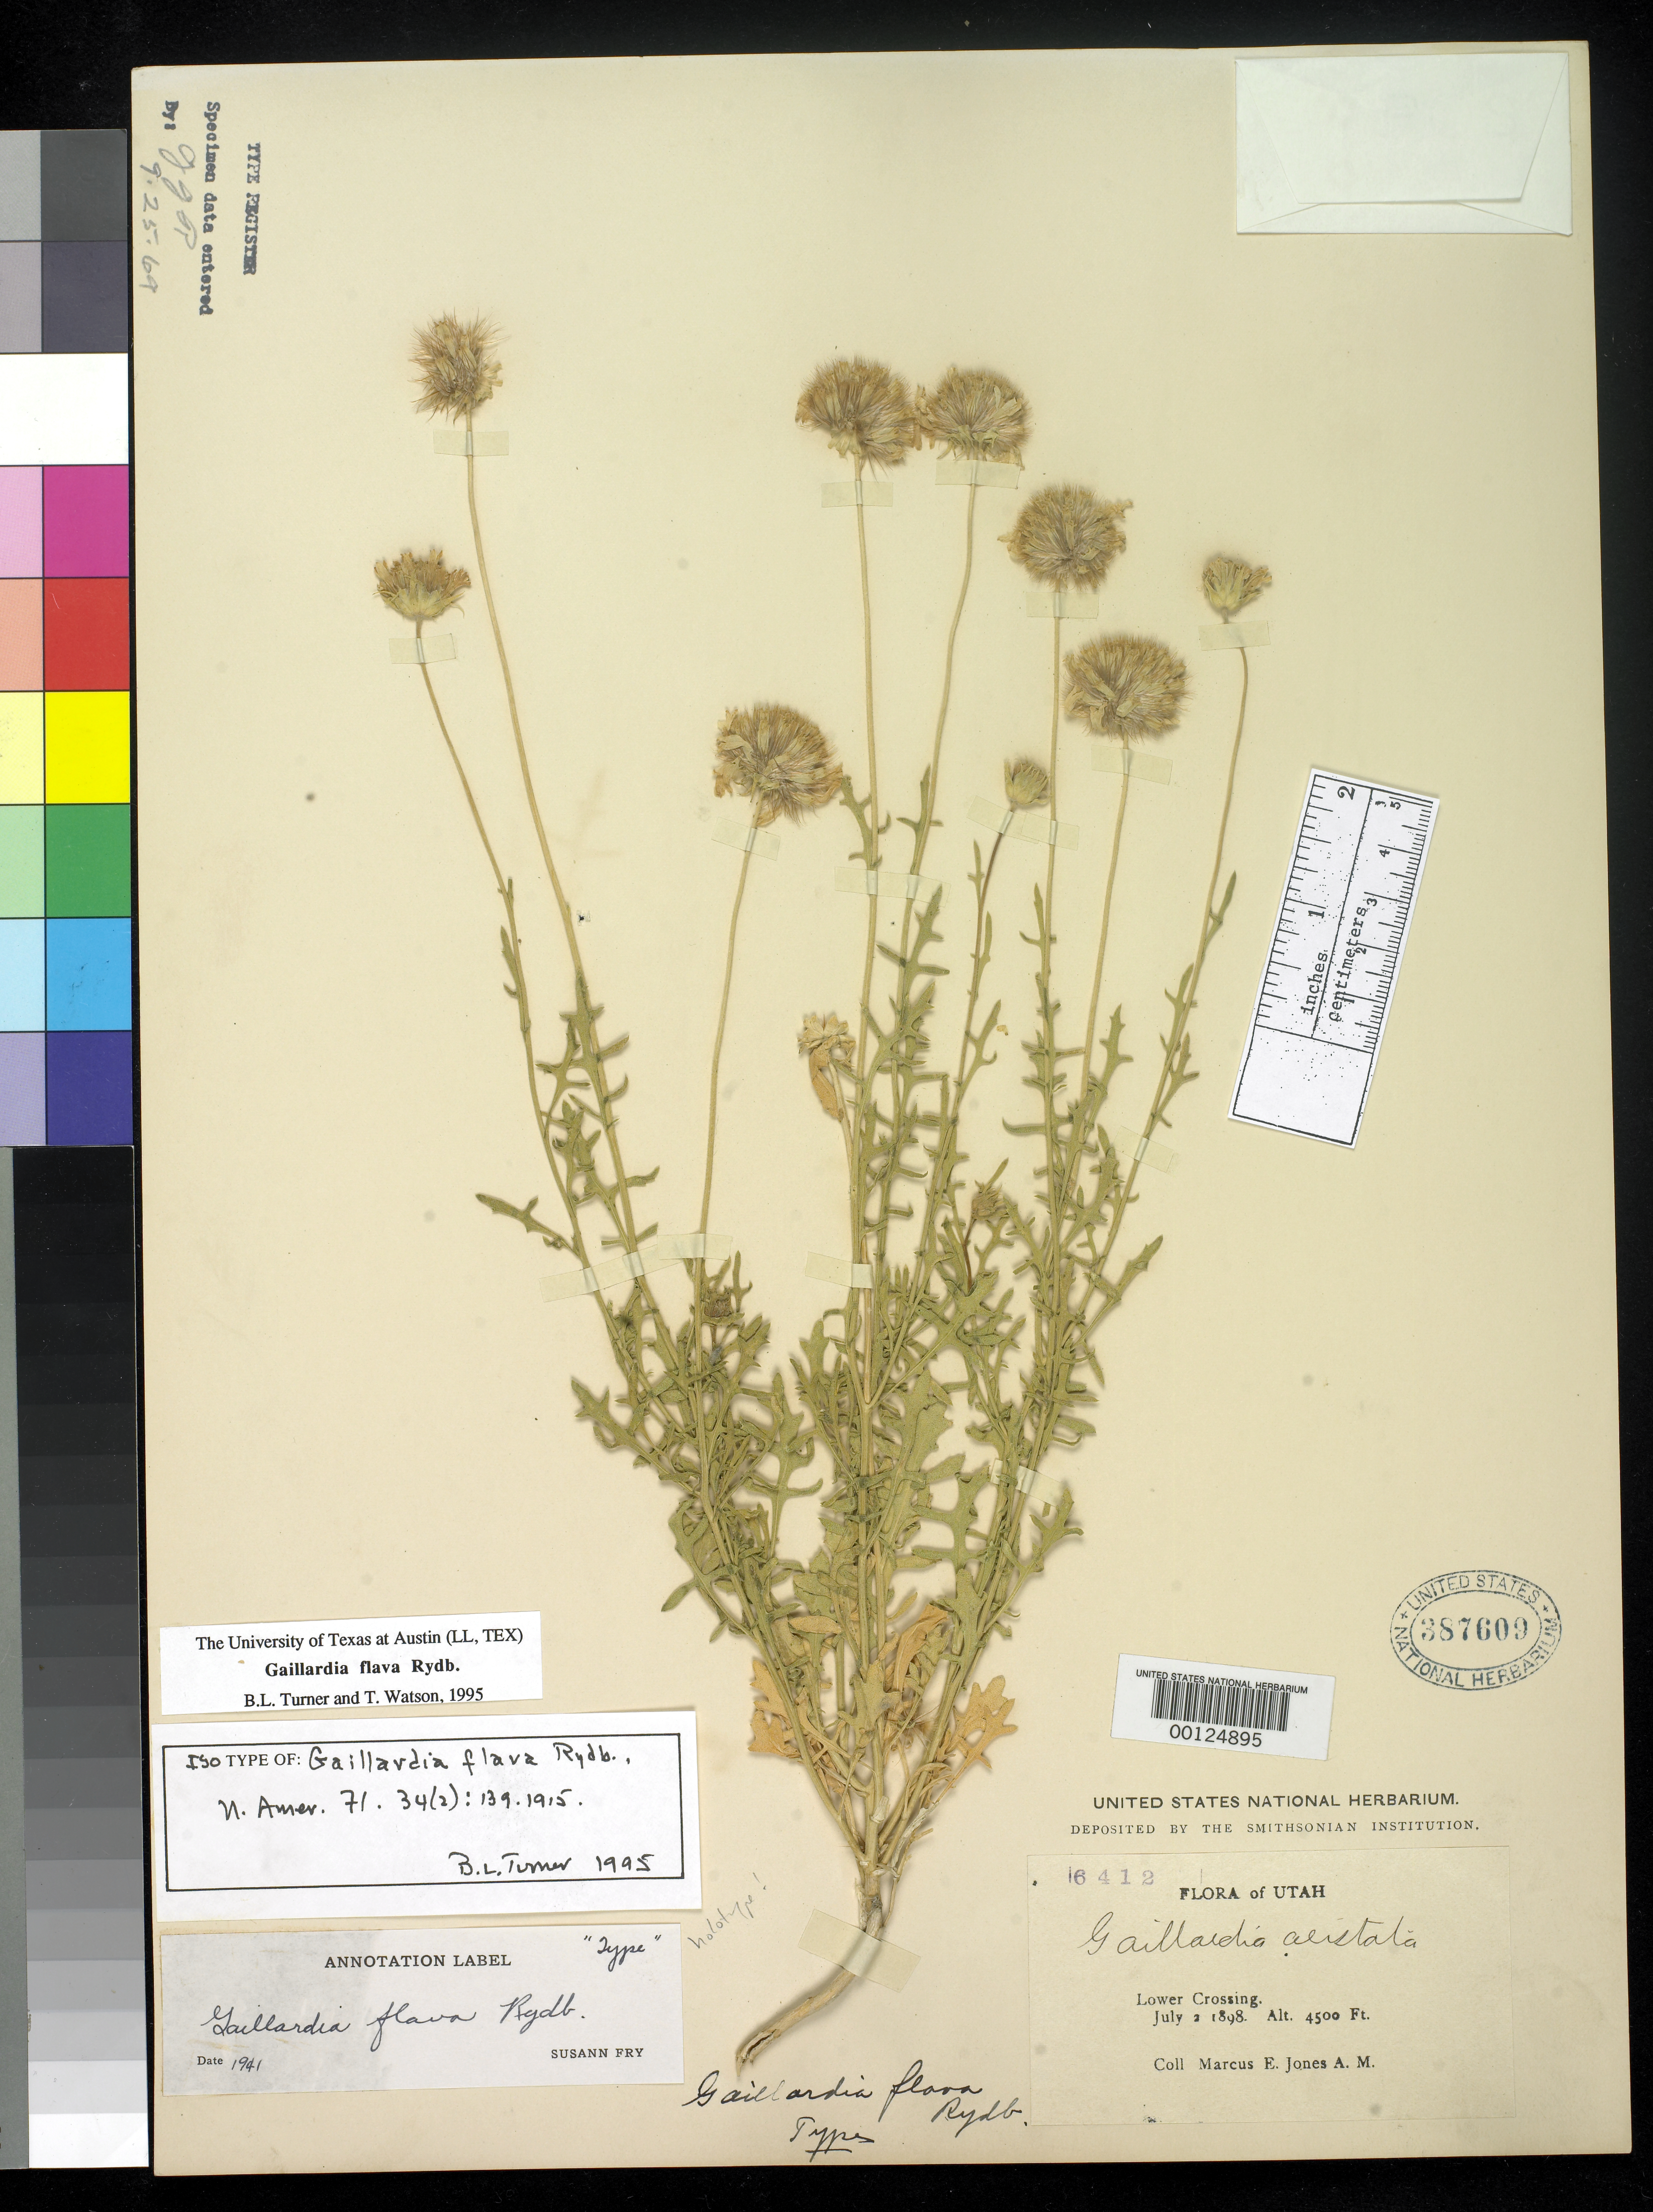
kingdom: Plantae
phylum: Tracheophyta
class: Magnoliopsida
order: Asterales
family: Asteraceae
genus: Gaillardia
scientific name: Gaillardia flava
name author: Rydb.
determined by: Turner, B. L.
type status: Holotype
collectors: M. E. Jones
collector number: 6412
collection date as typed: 02 Jul 1898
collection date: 1898-07-02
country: United States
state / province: Utah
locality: Lower crossing of Colorado River.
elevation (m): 1372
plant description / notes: Annotated by B.L. Turner (1995) as isotype, but specimen is annotated as "Type" in Rydberg's hand, and protologue explicitly cites type from U.S. National Herbarium.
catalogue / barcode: US 387609